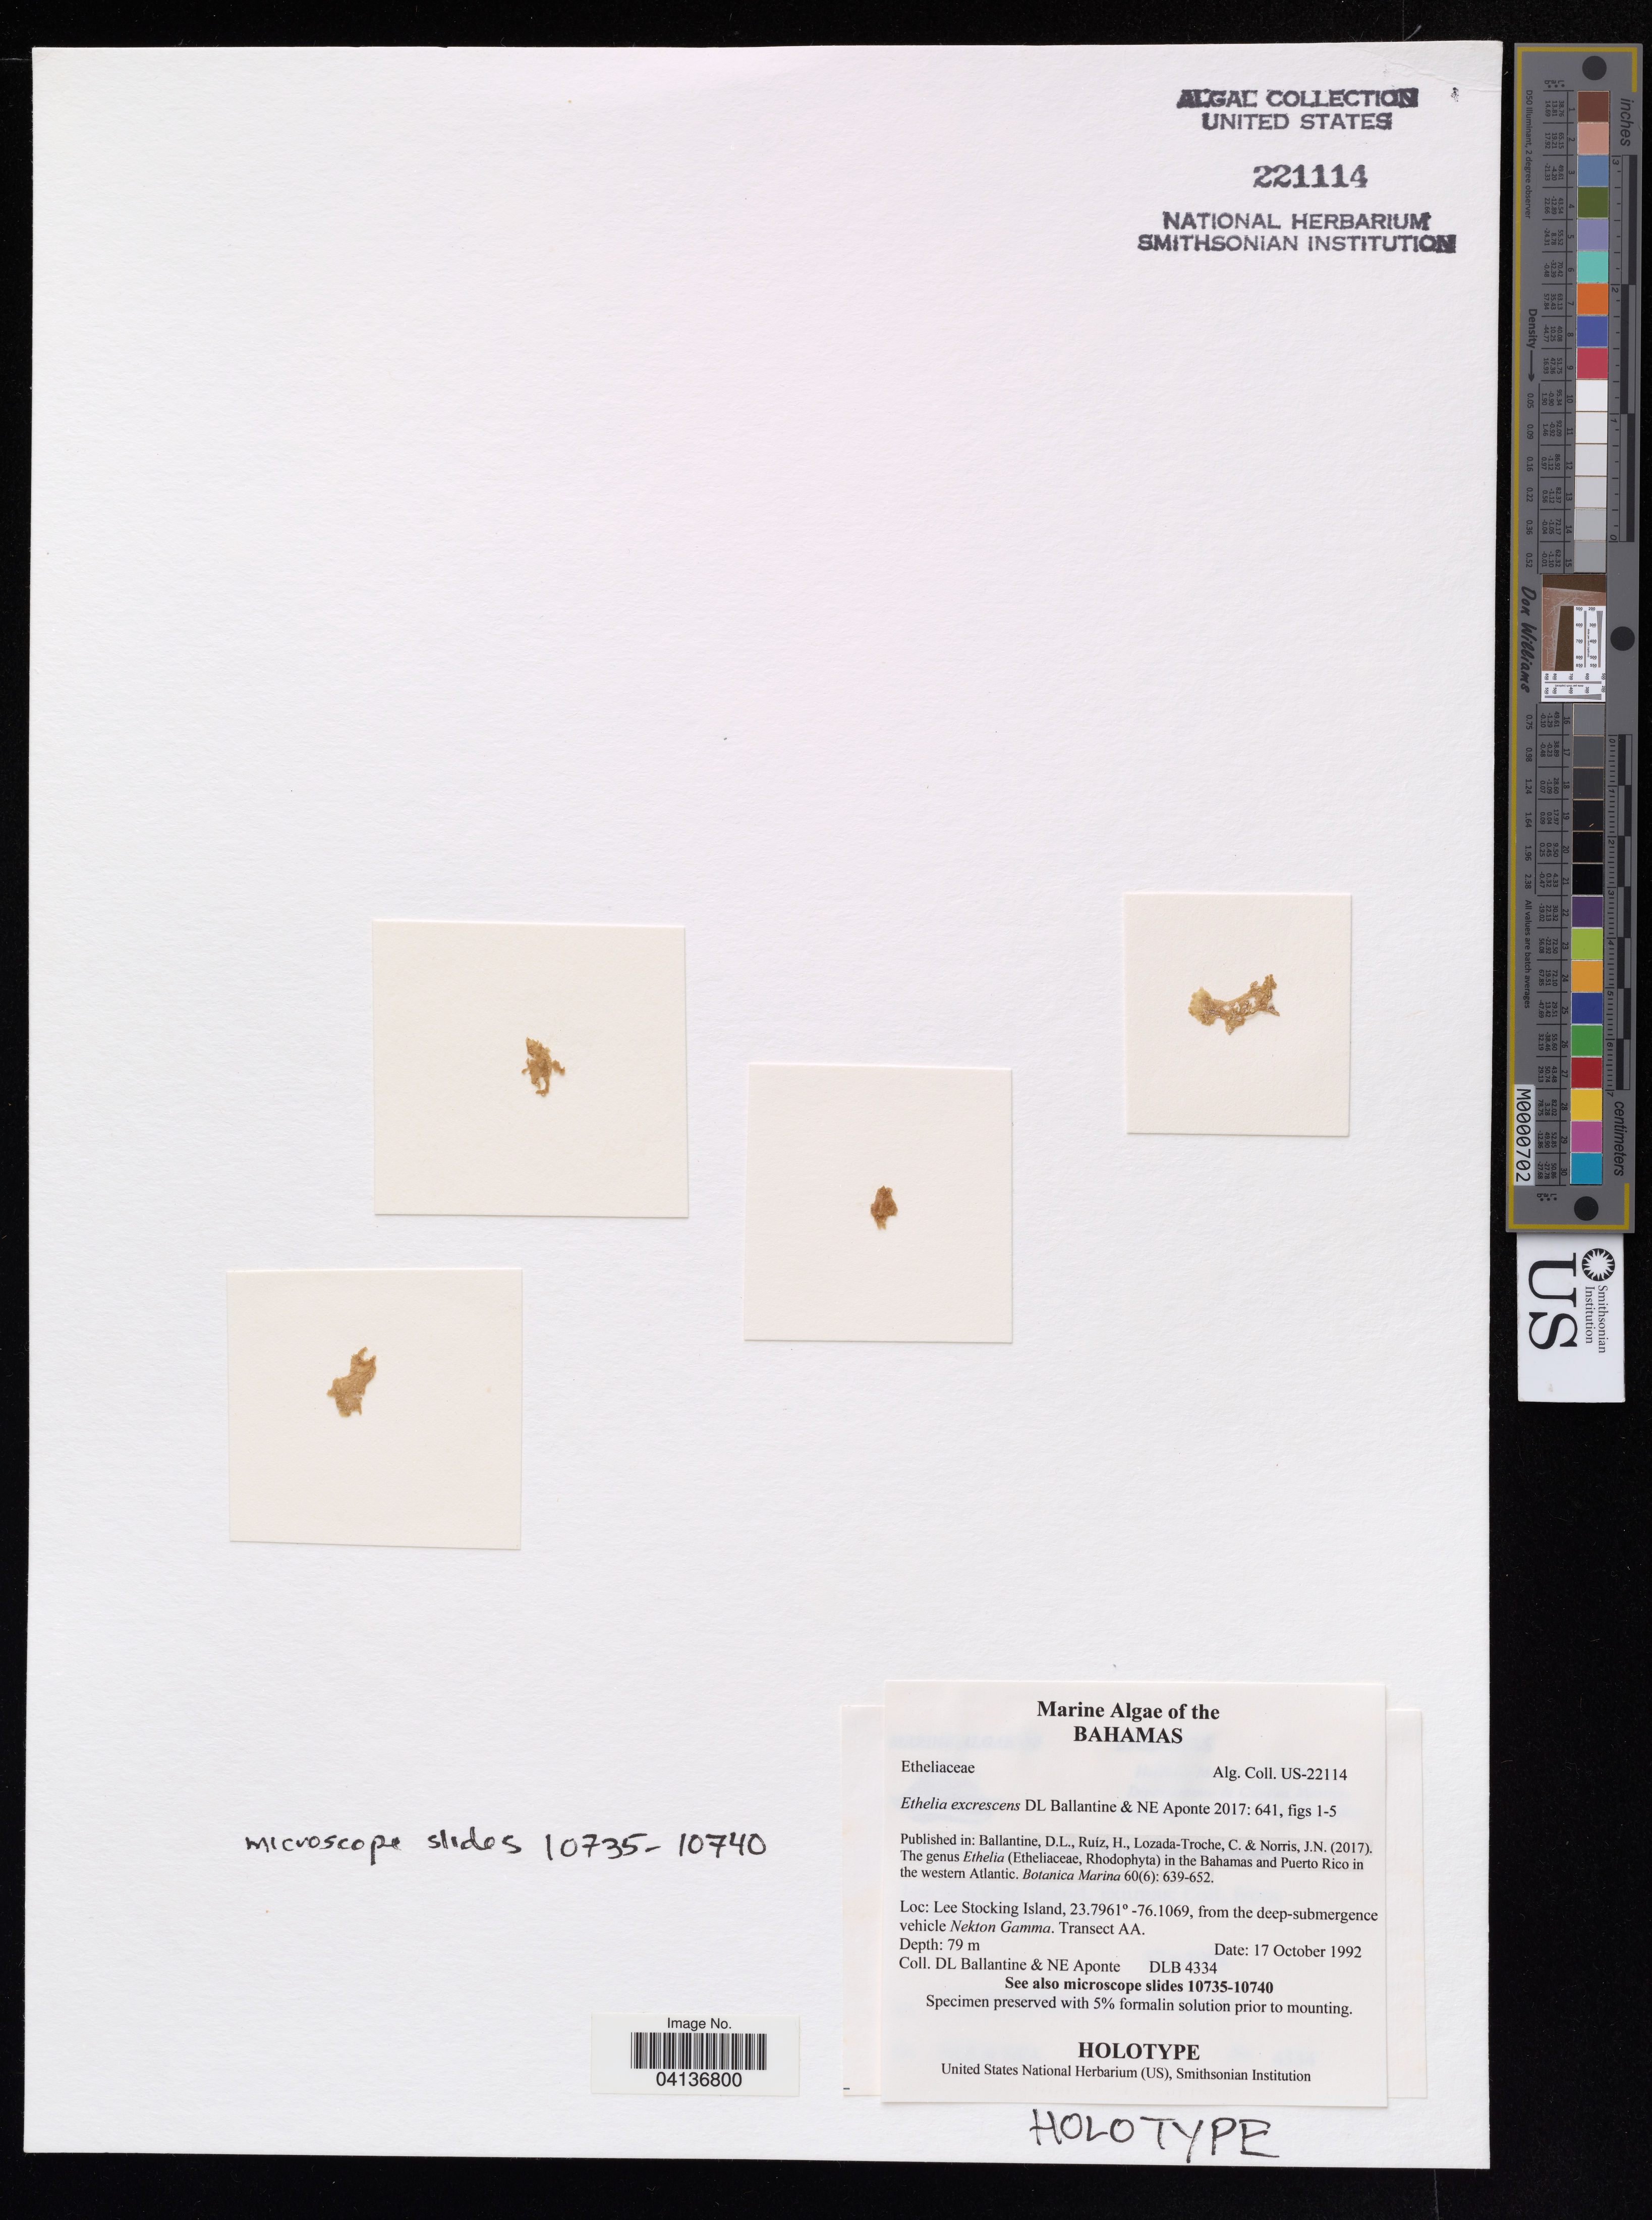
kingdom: Plantae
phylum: Rhodophyta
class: Florideophyceae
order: Gigartinales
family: Etheliaceae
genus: Ethelia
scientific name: Ethelia excrescens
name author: D.L.Ballantine & N.E.Aponte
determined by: Ballantine, D. L.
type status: Holotype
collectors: D.L. Ballantine & N. E. Aponte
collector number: DLB 4334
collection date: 1992-10-17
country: Bahamas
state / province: Exuma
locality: Lee Stocking Island, Exumas; Nekton Gamma.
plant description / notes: SEE MICROSCOPE SLIDE # 10735 - 10740; Specimen preserved with 5% formalin solution prior to mounting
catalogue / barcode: US 221114